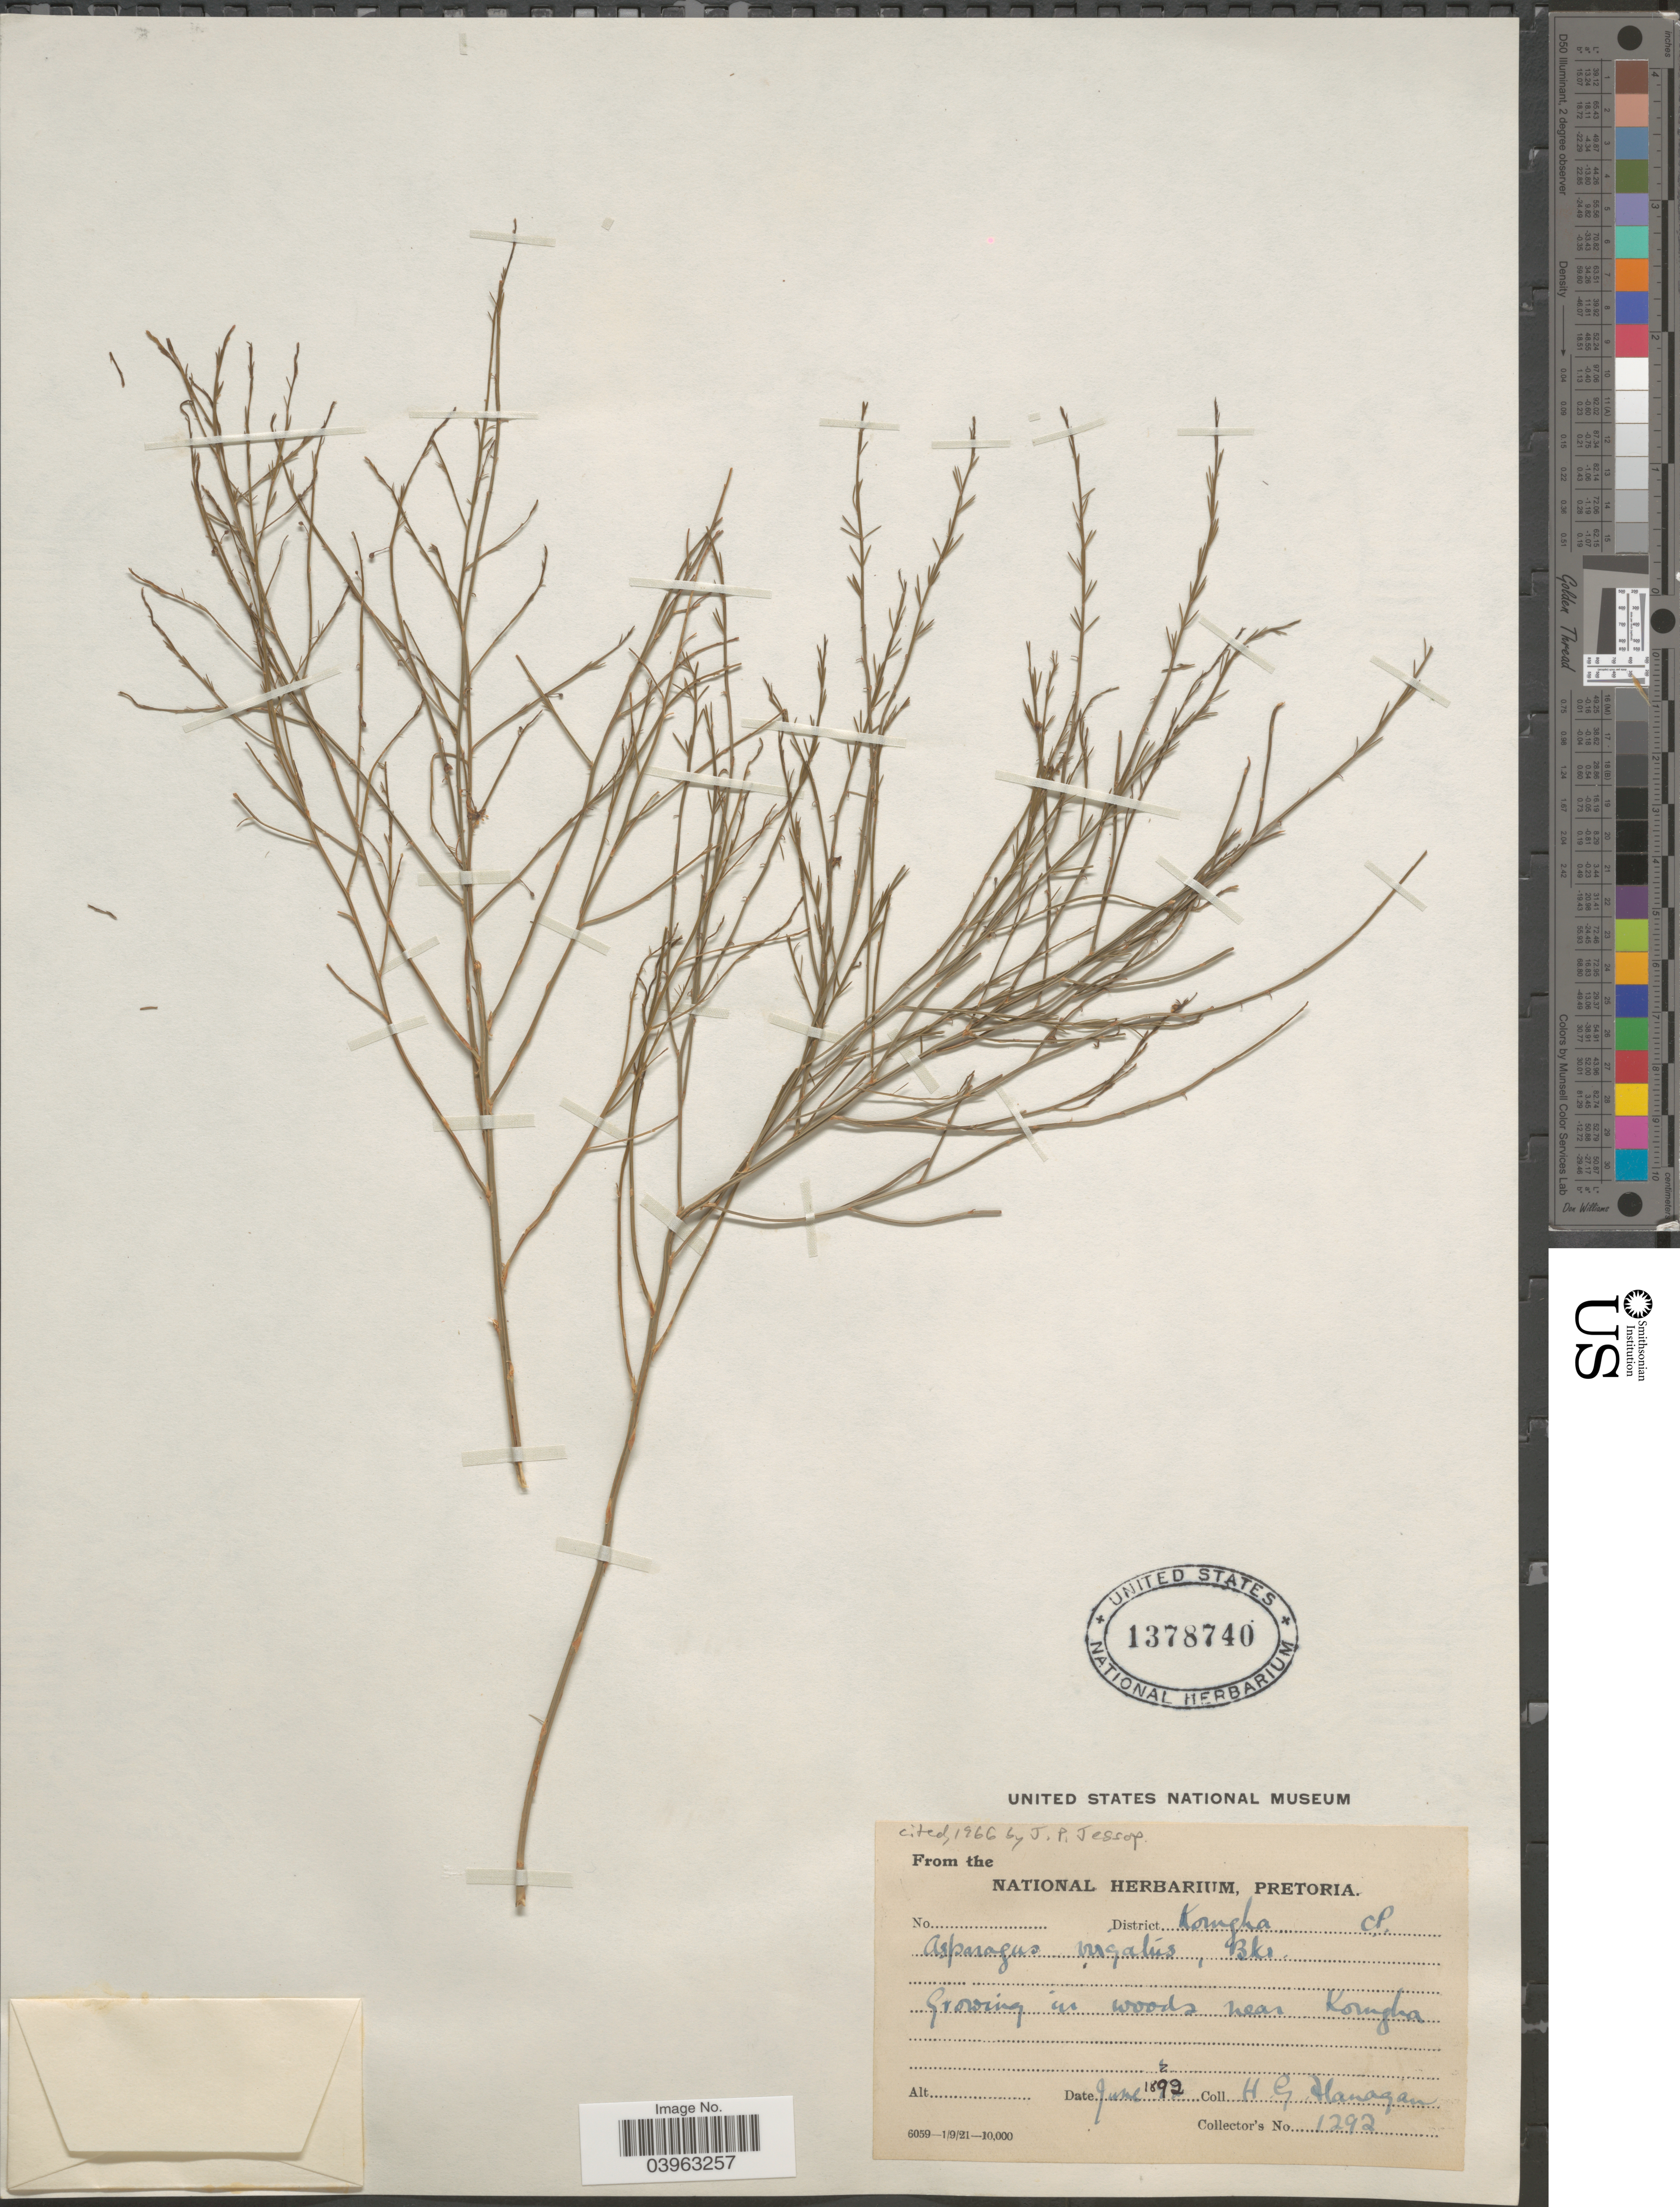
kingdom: Plantae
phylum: Tracheophyta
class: Liliopsida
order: Asparagales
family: Asparagaceae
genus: Asparagus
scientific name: Asparagus virgatus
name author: Baker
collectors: H. Hanagan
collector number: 1292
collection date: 1892-06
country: South Africa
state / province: Eastern Cape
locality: District Komgha C.P. In woods near Komgha.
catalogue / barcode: US 1378740